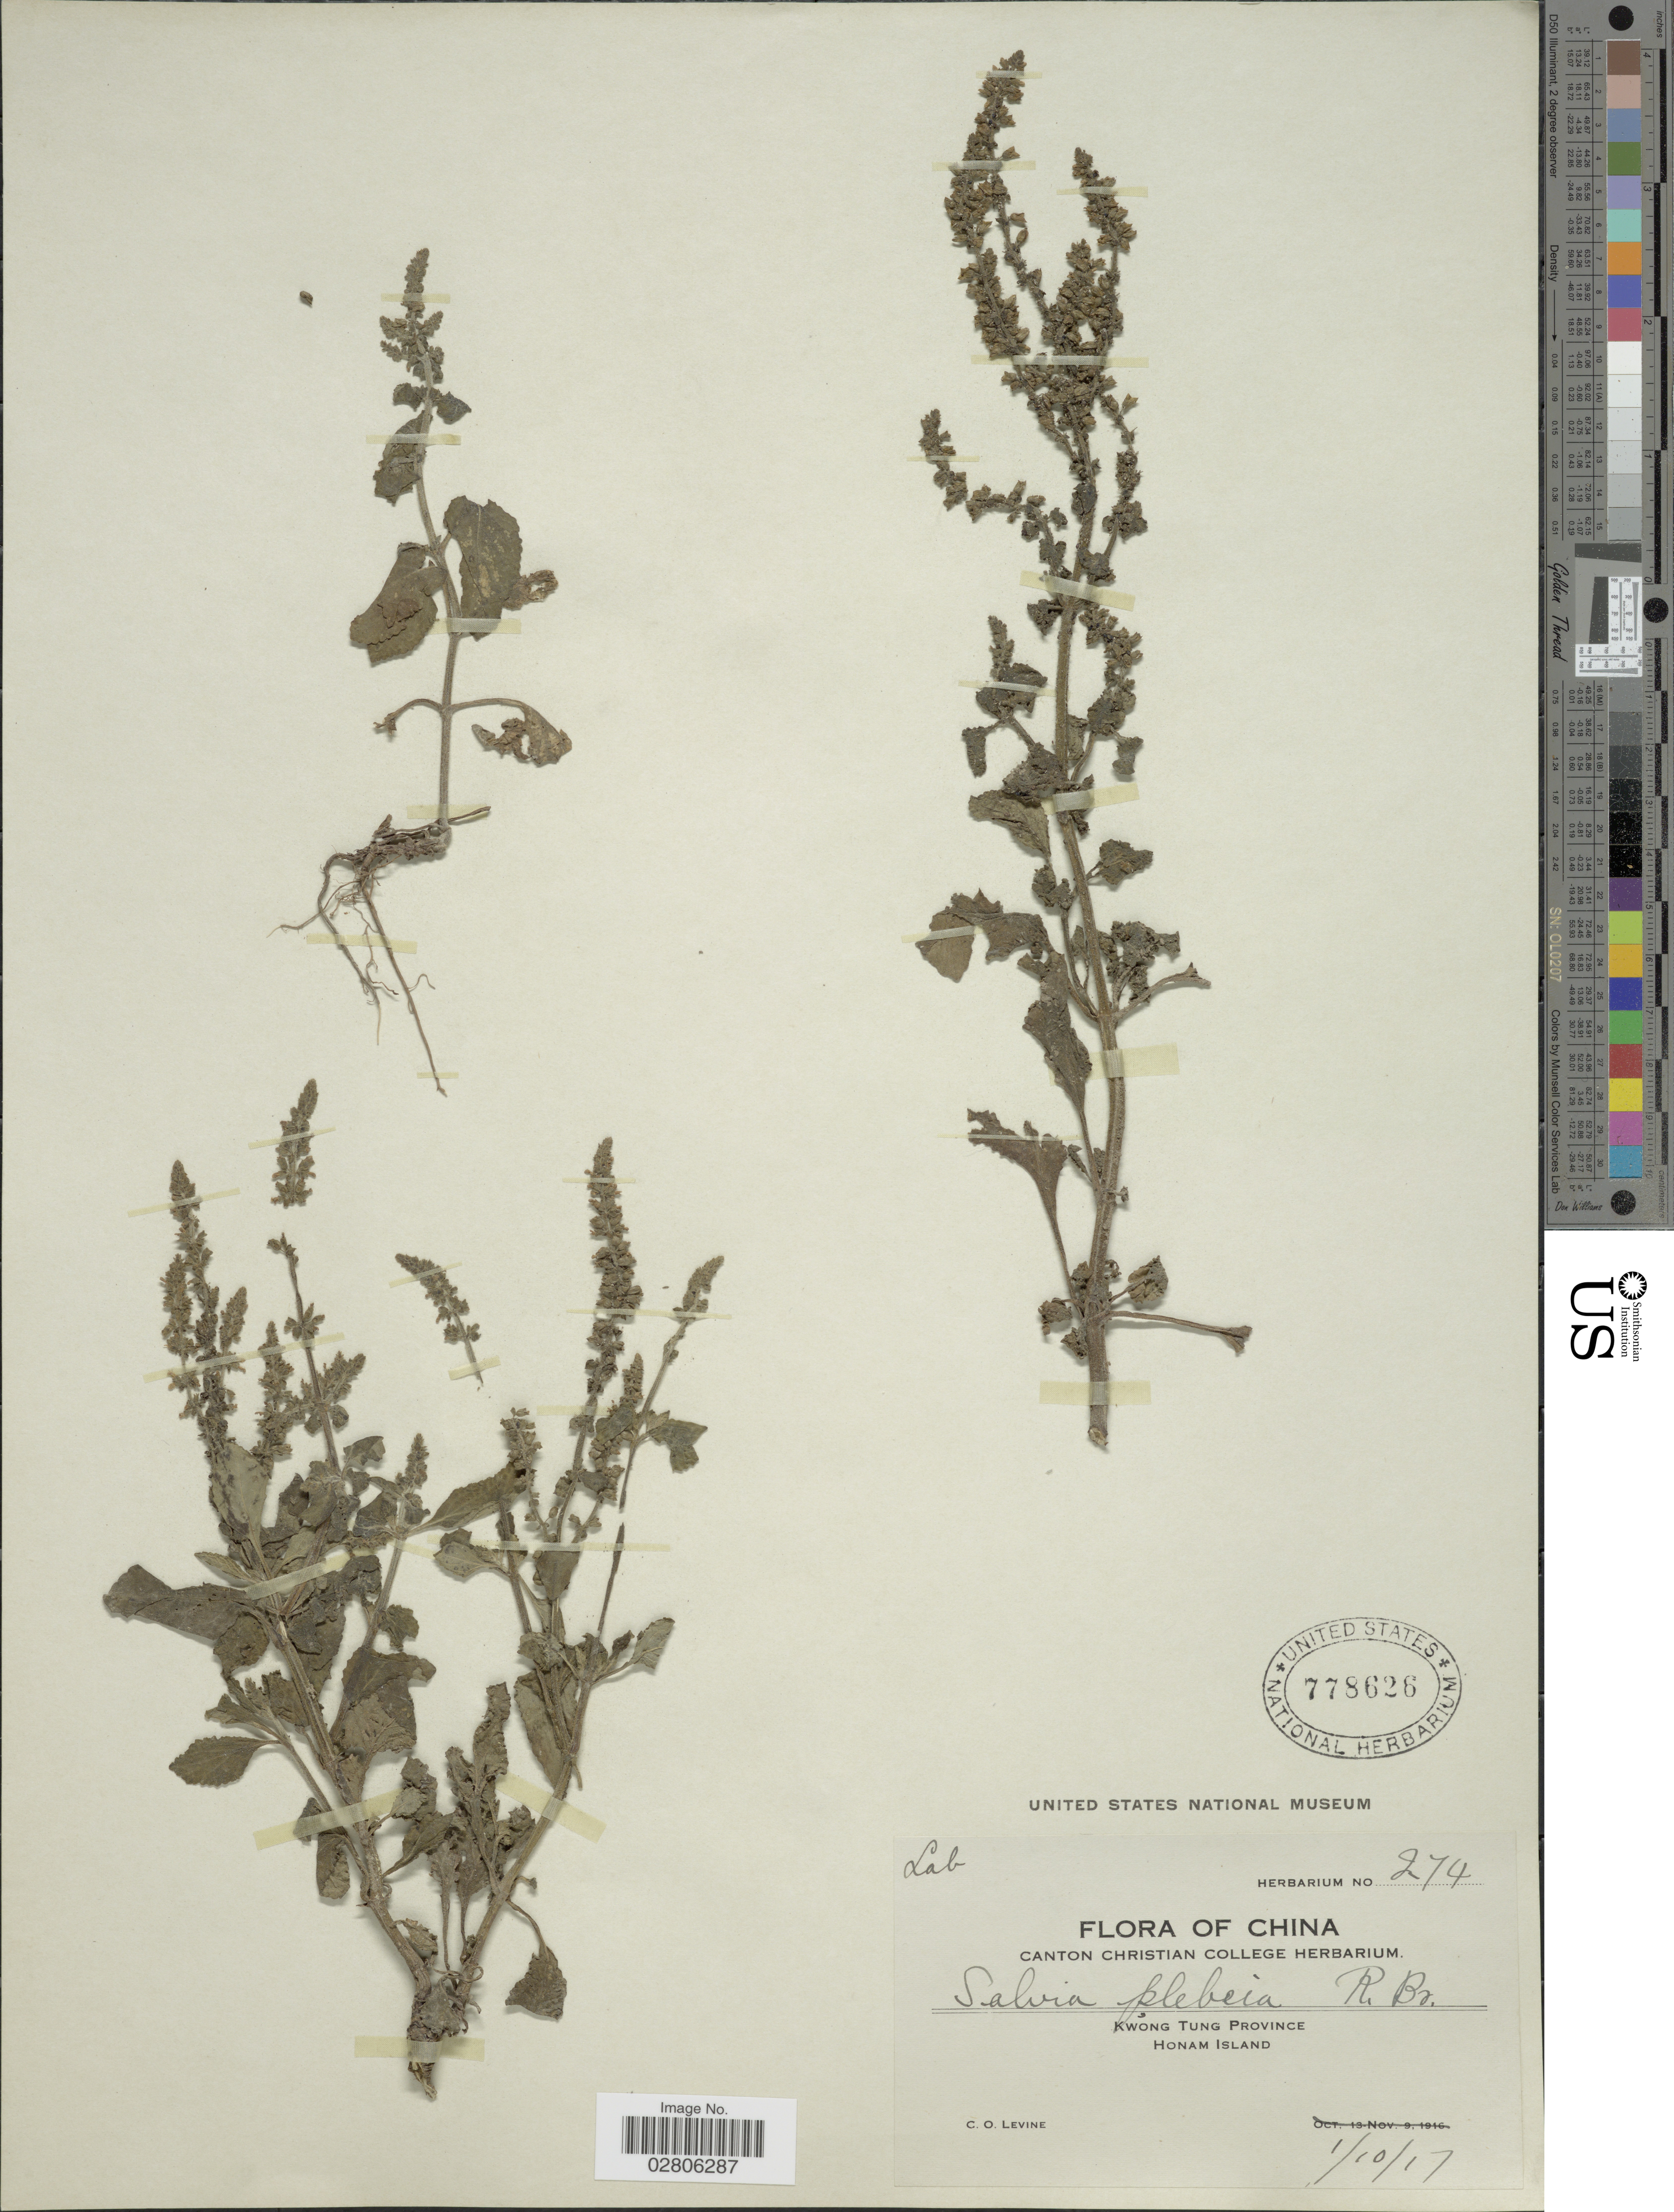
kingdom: Plantae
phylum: Tracheophyta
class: Magnoliopsida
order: Lamiales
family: Lamiaceae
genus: Salvia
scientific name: Salvia plebeia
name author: R. Br.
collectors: C. O. Levine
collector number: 274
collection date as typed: Transcribed d/m/y: 1/10/17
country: China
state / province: Guangdong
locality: Kwong Tung Province, Honam Island.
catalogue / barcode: US 778626